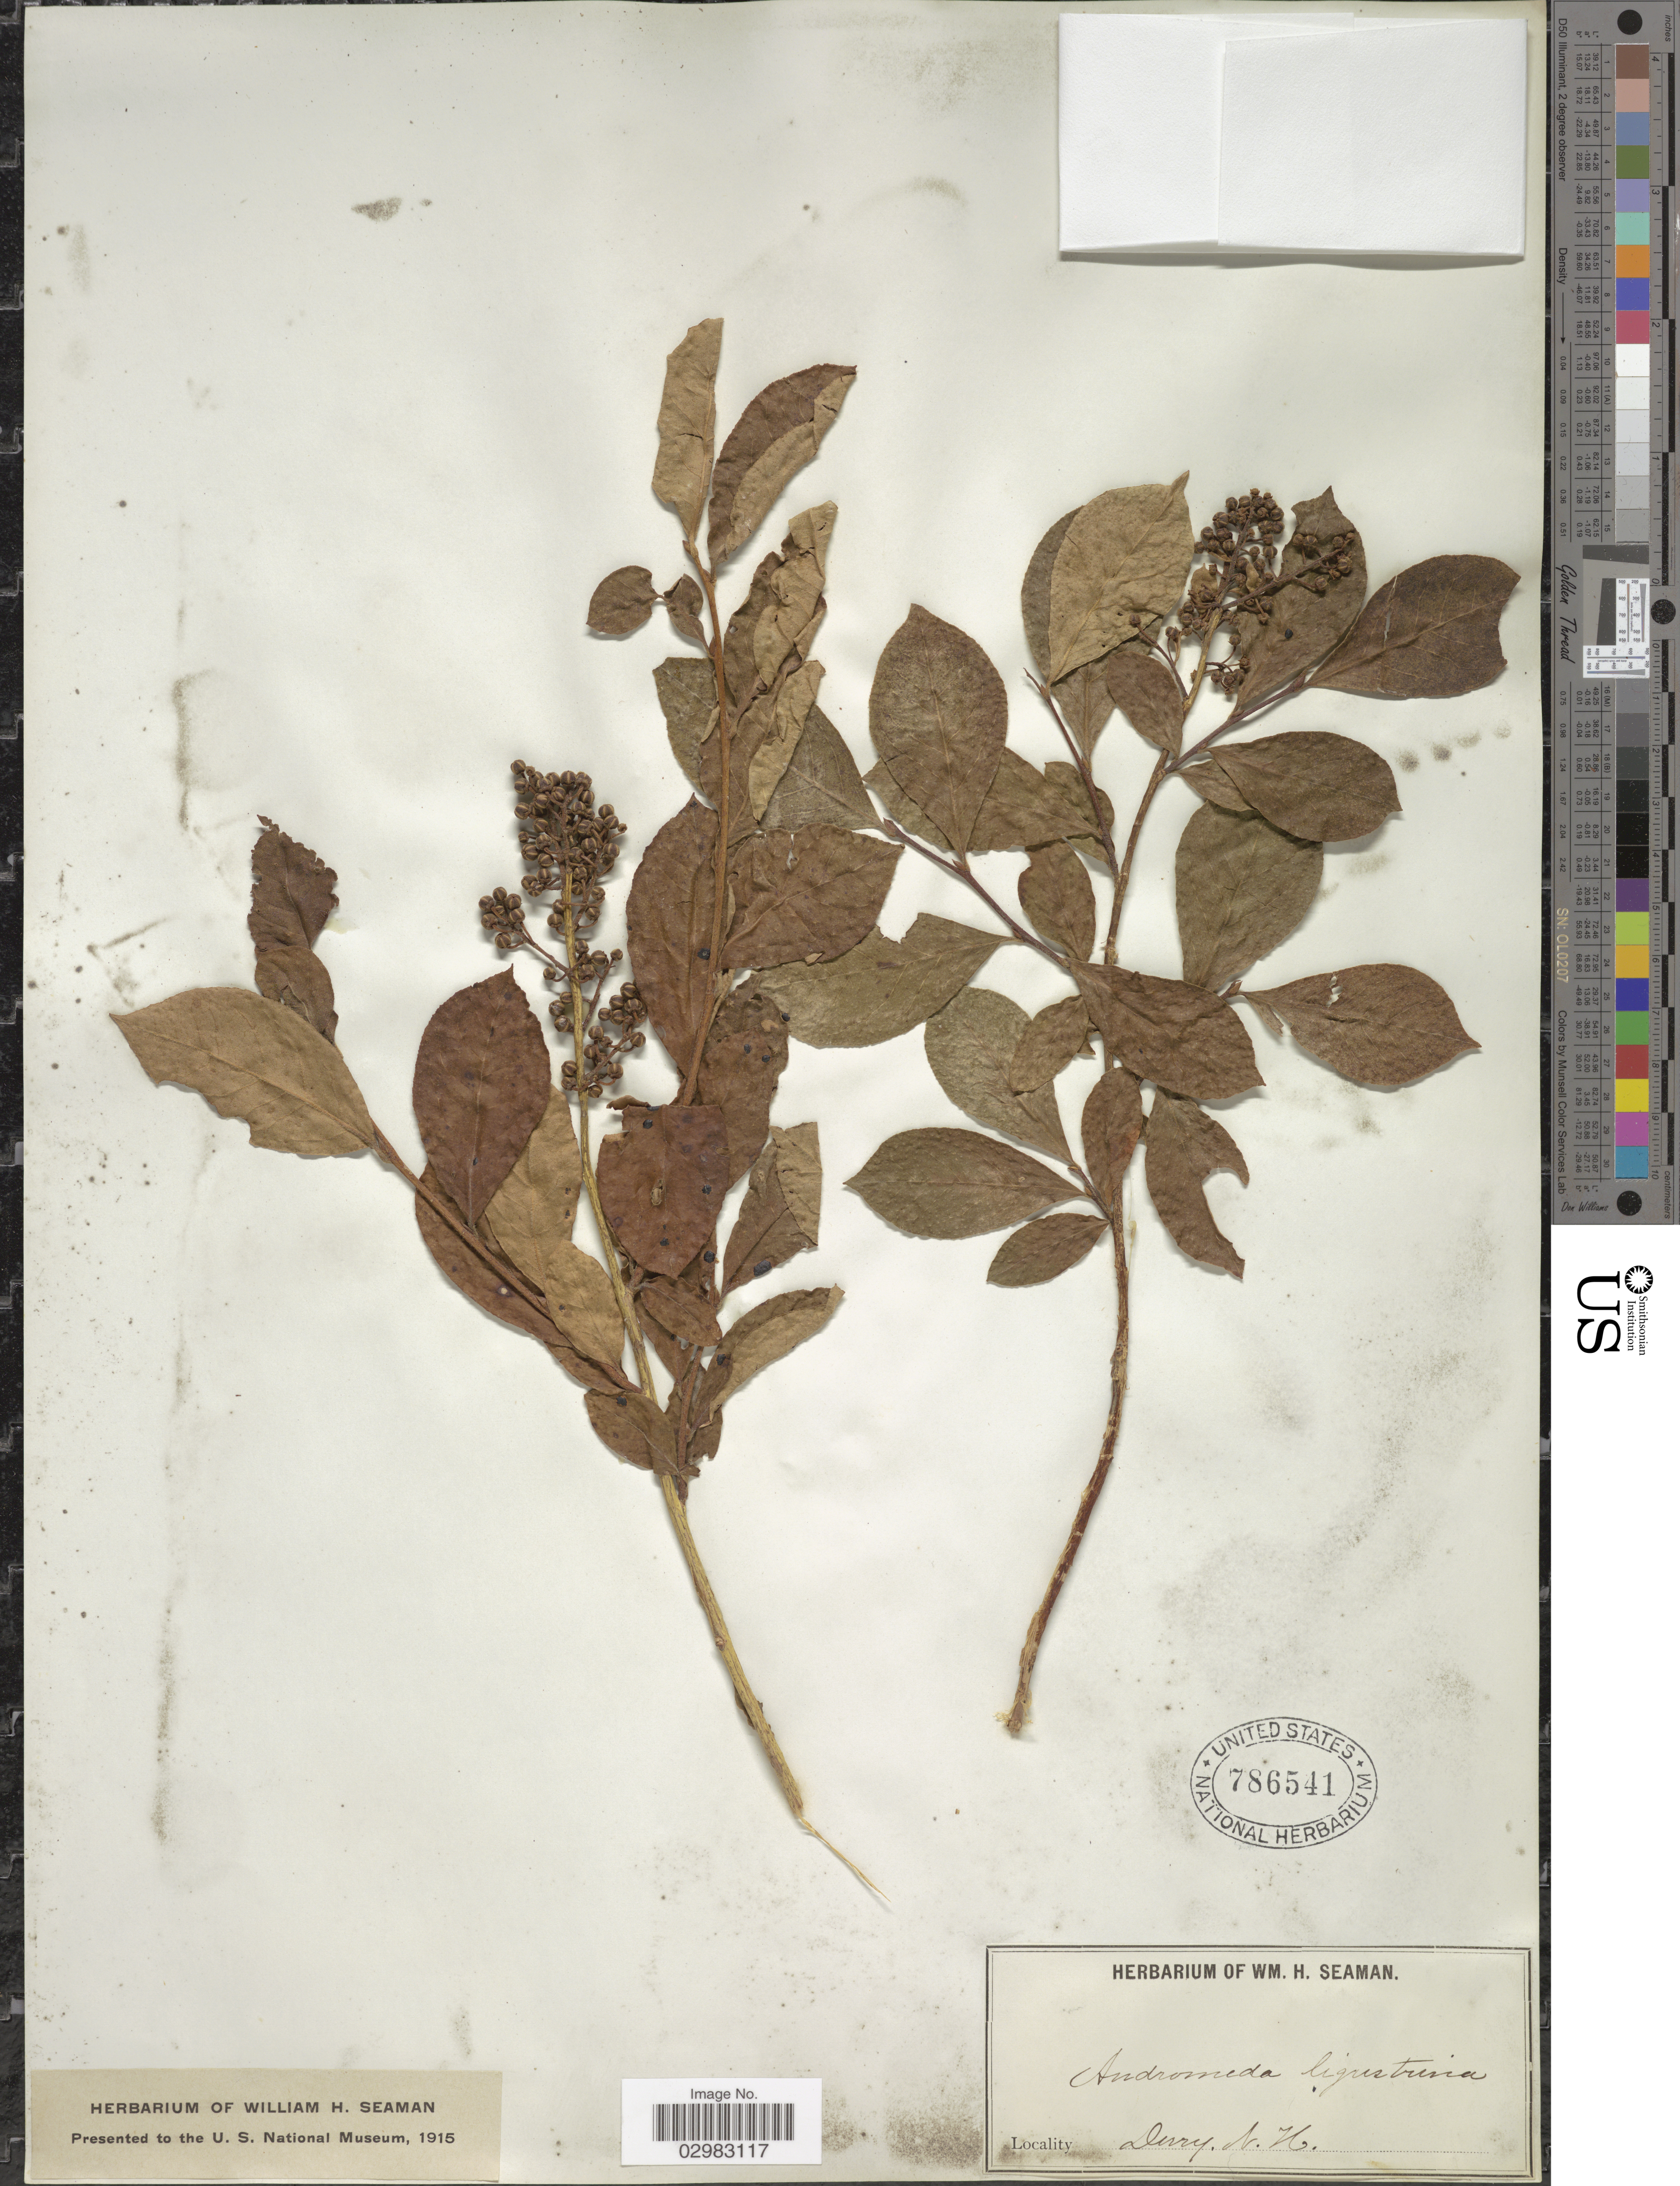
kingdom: Plantae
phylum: Tracheophyta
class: Magnoliopsida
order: Ericales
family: Ericaceae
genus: Lyonia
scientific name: Lyonia ligustrina var. ligustrina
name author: (L.) DC.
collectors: Ex herb. W. H. Seaman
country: United States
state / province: New Hampshire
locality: Derry, N.H.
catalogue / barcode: US 786541